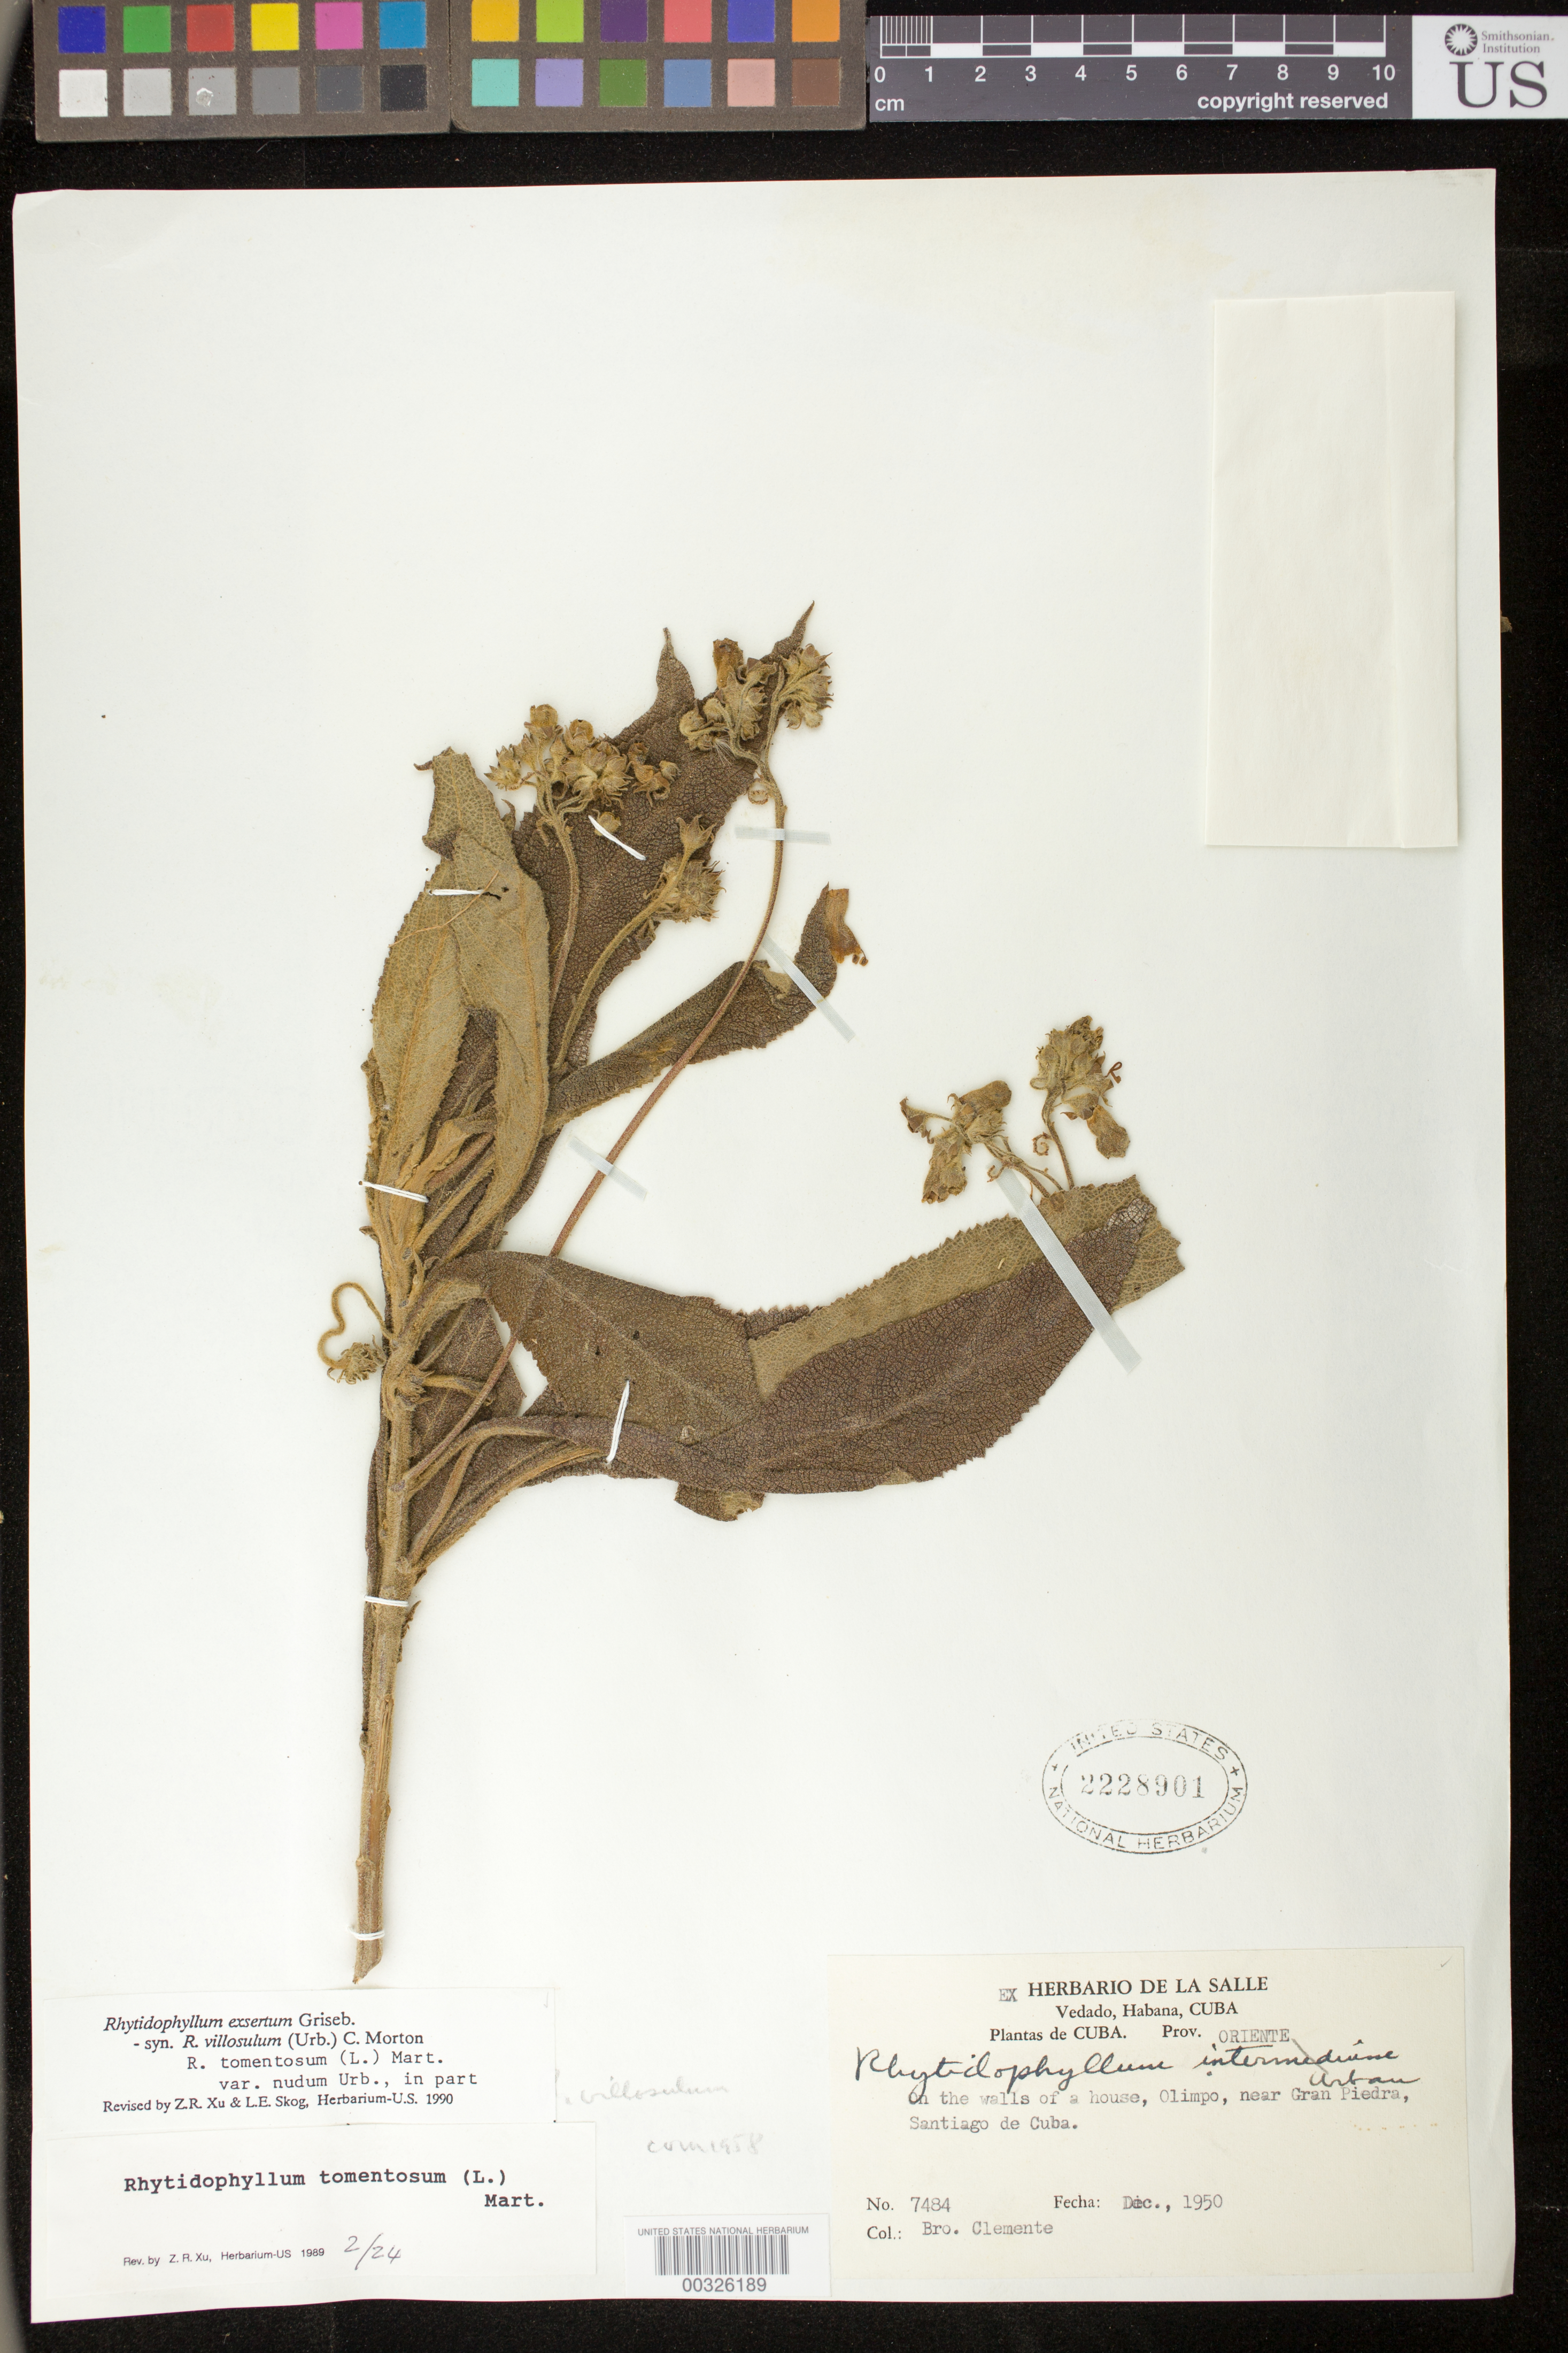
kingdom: Plantae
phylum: Tracheophyta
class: Magnoliopsida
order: Lamiales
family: Gesneriaceae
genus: Rhytidophyllum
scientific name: Rhytidophyllum exsertum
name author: Griseb.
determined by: Skog, Laurence E.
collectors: Bro. Clemente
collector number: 7484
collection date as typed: Dec 1950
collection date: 1950-12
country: Cuba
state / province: Oriente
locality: Olimpo, near Gran Piedra, Santiago de Cuba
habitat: On the walls of a house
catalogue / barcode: US 2228901